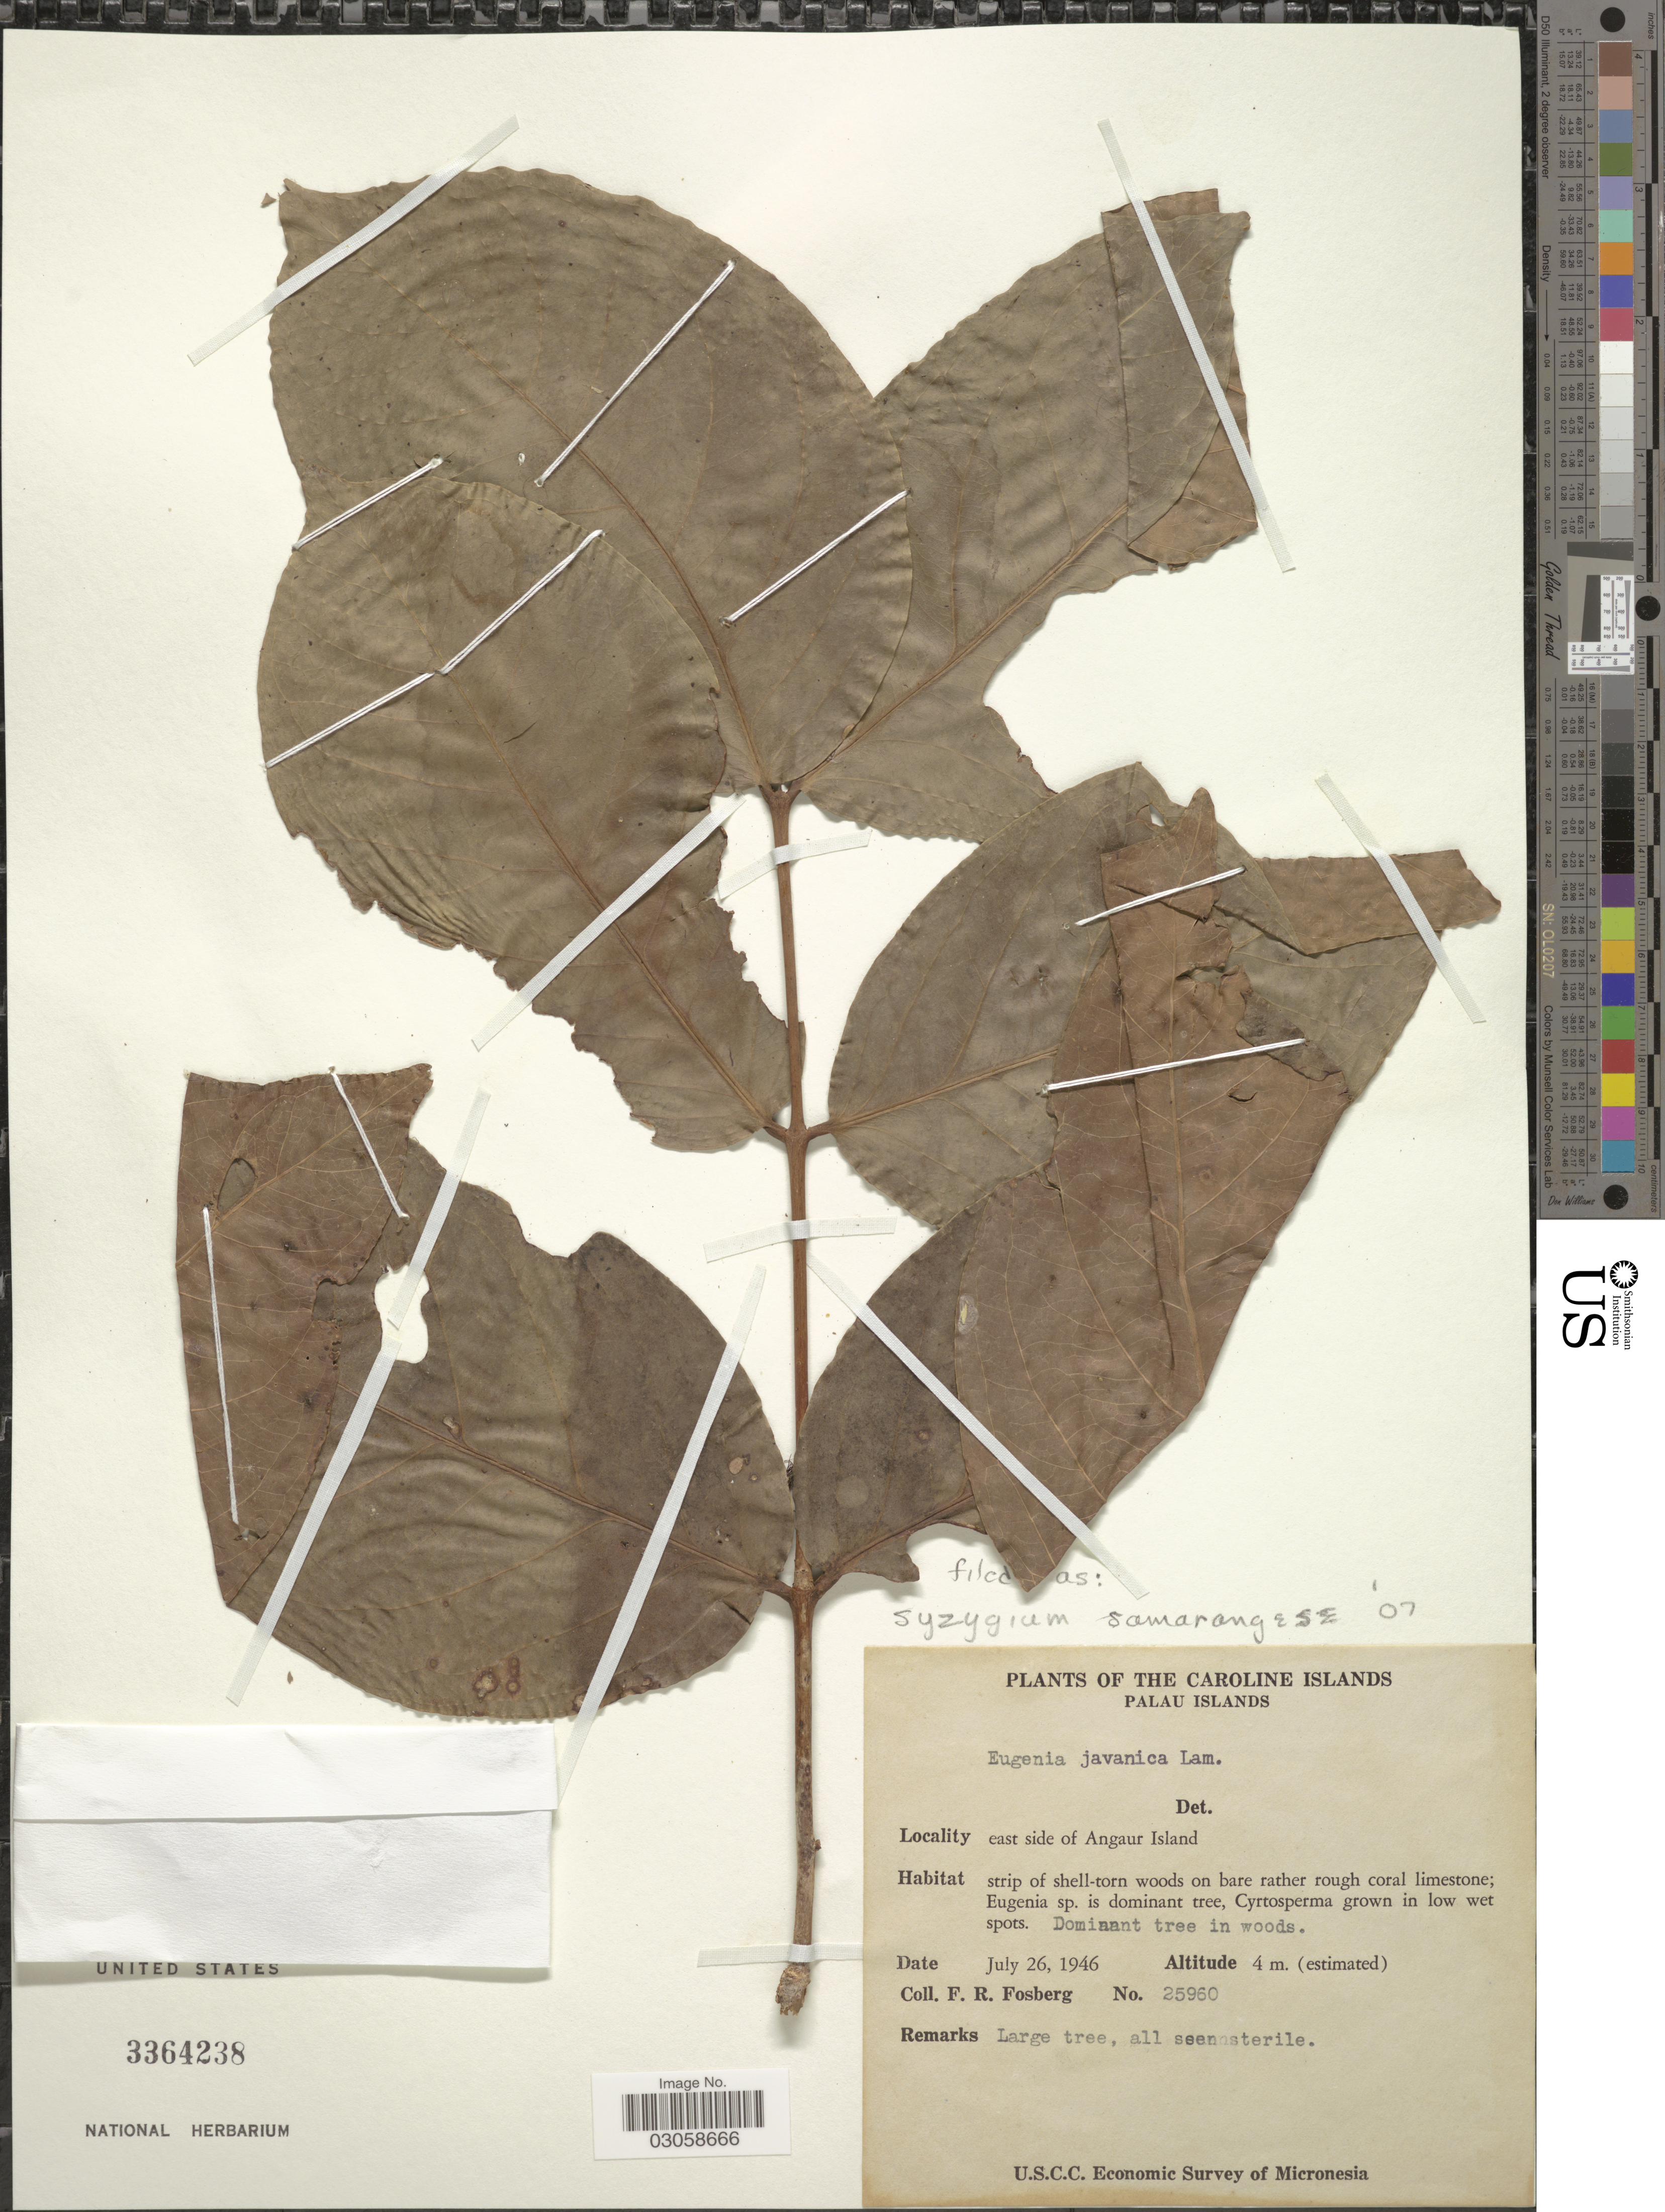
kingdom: Plantae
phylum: Tracheophyta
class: Magnoliopsida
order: Myrtales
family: Myrtaceae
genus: Syzygium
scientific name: Syzygium samarangense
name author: (Blume) Merr. & L.M. Perry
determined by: Strong, Mark T., (BOT), Smithsonian Institution - National Museum of Natural History (UNITED STATES)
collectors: F. R. Fosberg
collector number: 25960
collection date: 1946-07-26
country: Palau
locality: Caroline Islands. Palau Islands. East side of Angaur Island.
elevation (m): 4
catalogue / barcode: US 3364238